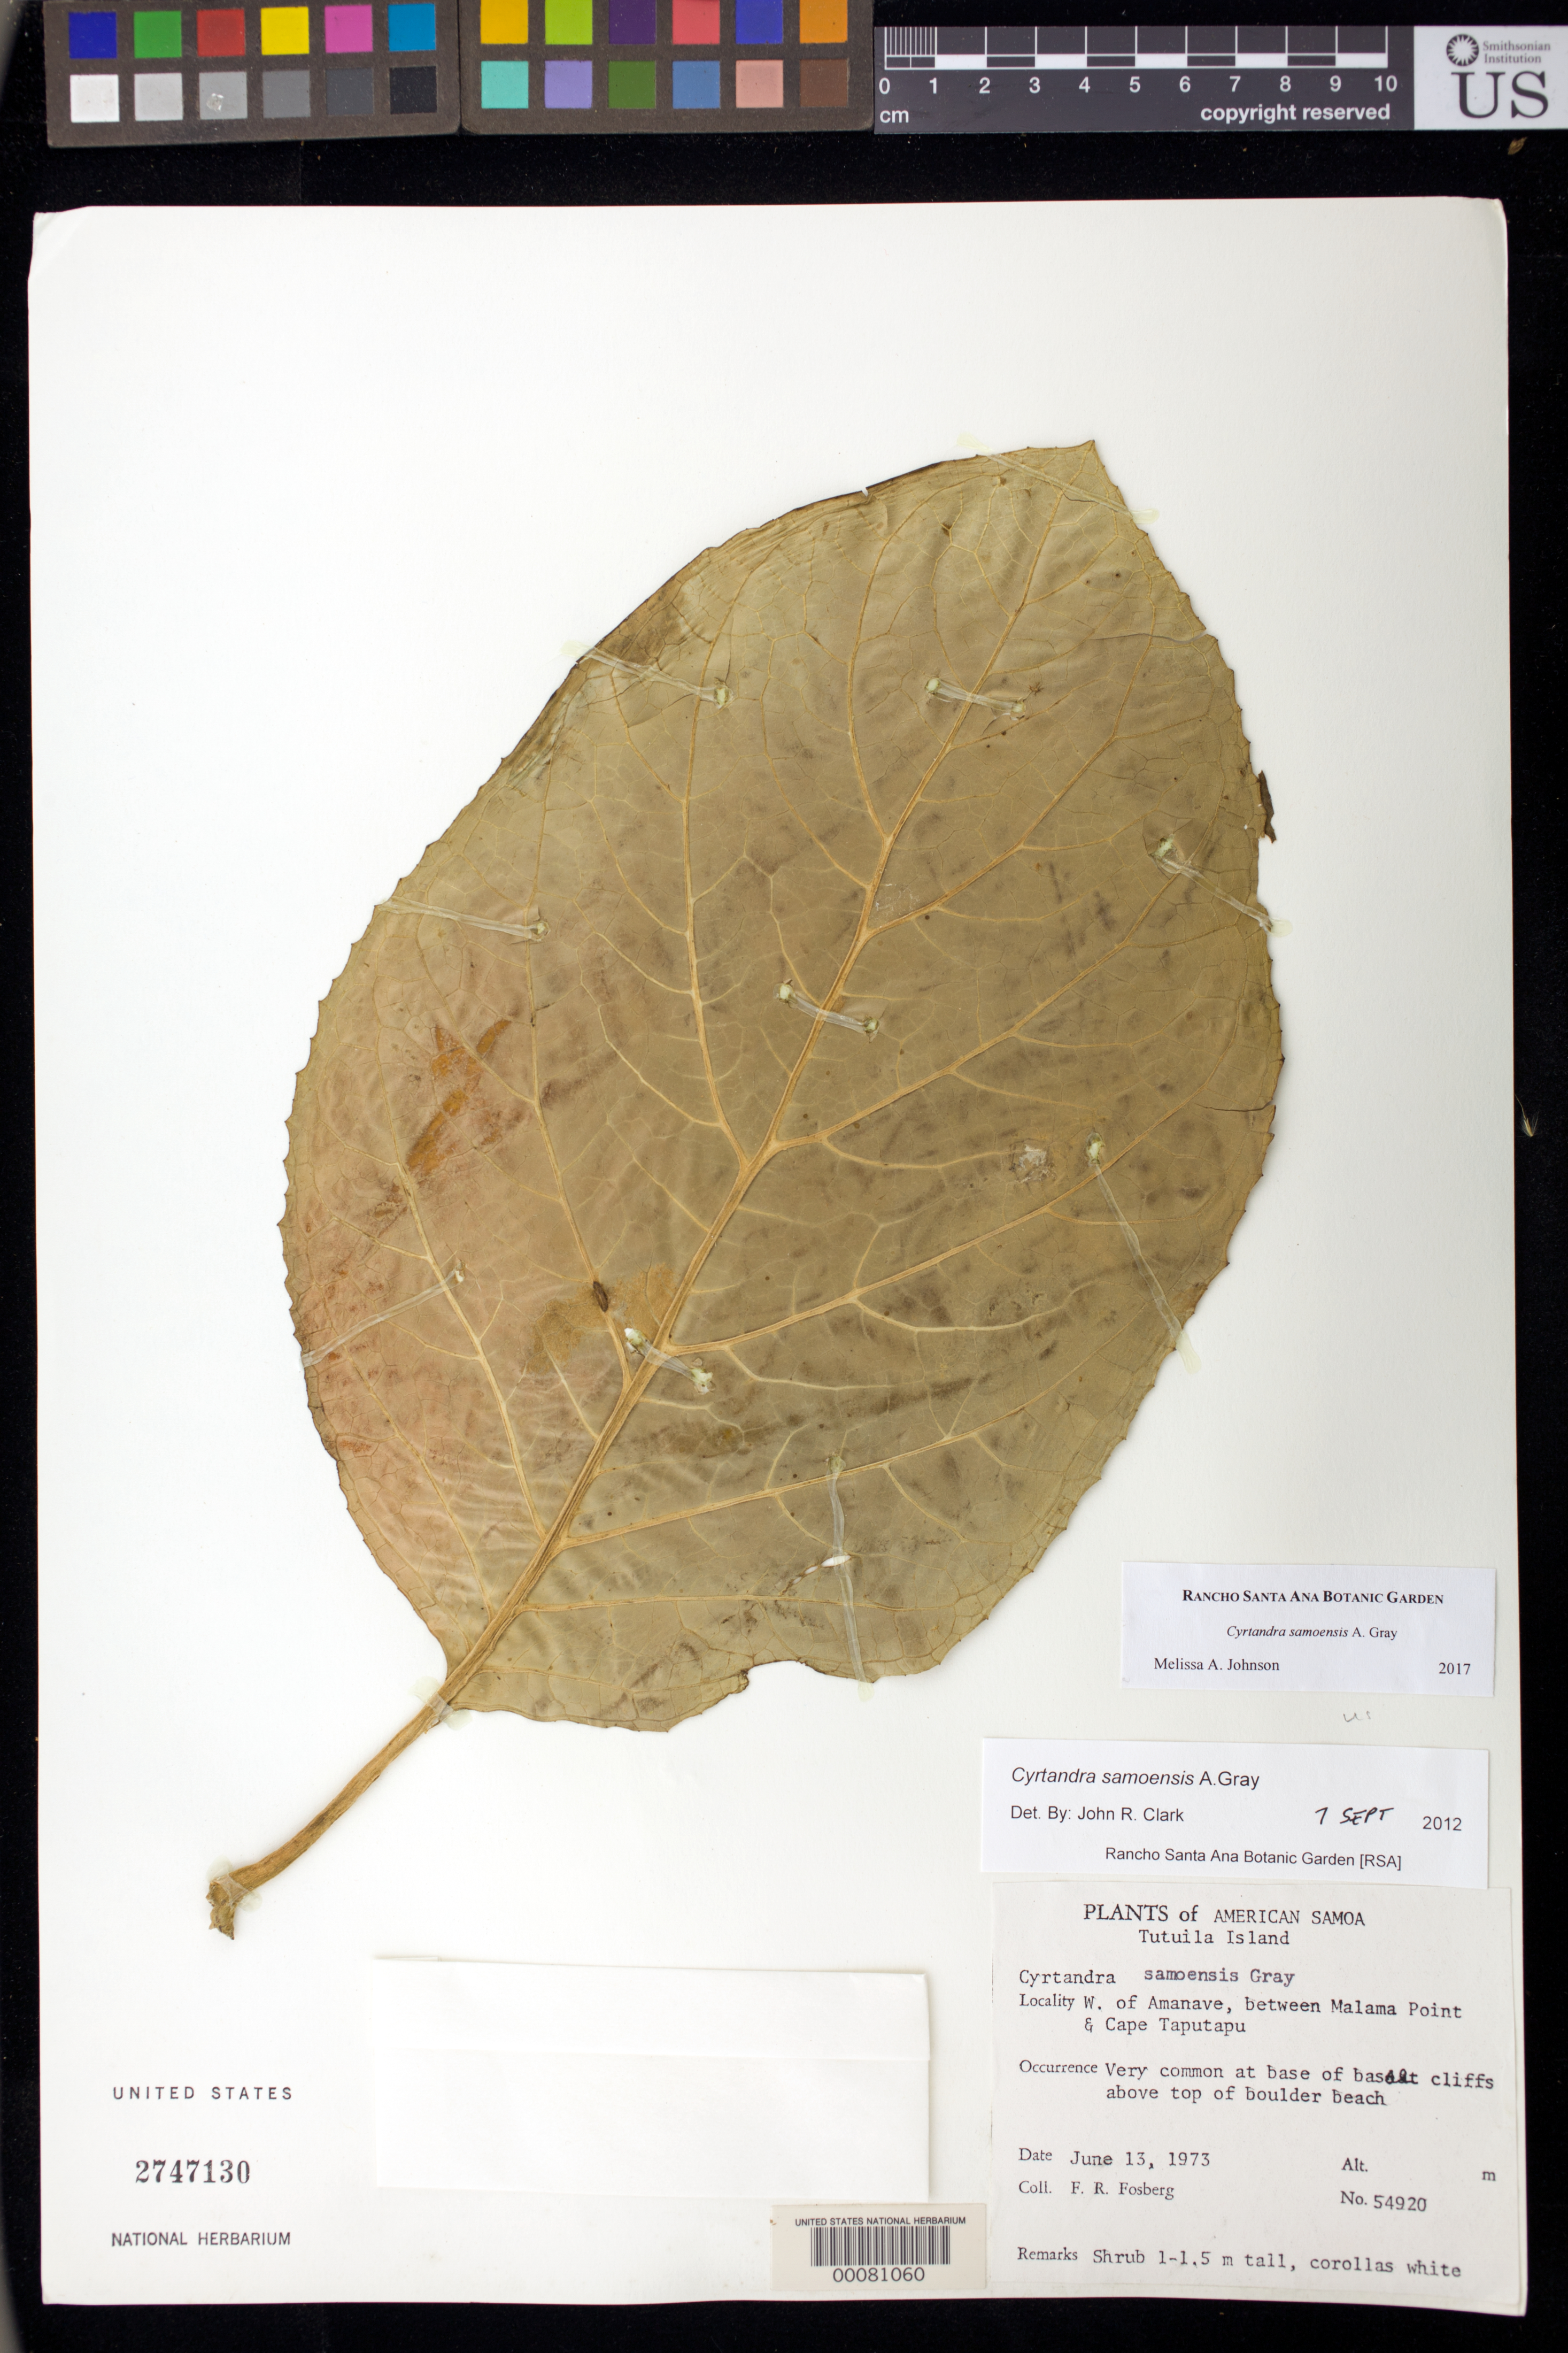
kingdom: Plantae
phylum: Tracheophyta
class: Magnoliopsida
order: Lamiales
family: Gesneriaceae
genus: Cyrtandra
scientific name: Cyrtandra samoensis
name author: A. Gray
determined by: Johnson, Melissa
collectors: F. R. Fosberg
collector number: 54920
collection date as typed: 13 Jun 1973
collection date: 1973-06-13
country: American Samoa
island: Tutua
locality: Tutuila i., W of amanave, between malama point & cape taputapu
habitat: Very common at base of basalt cliffs above top of boulder beach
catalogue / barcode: US 2747130